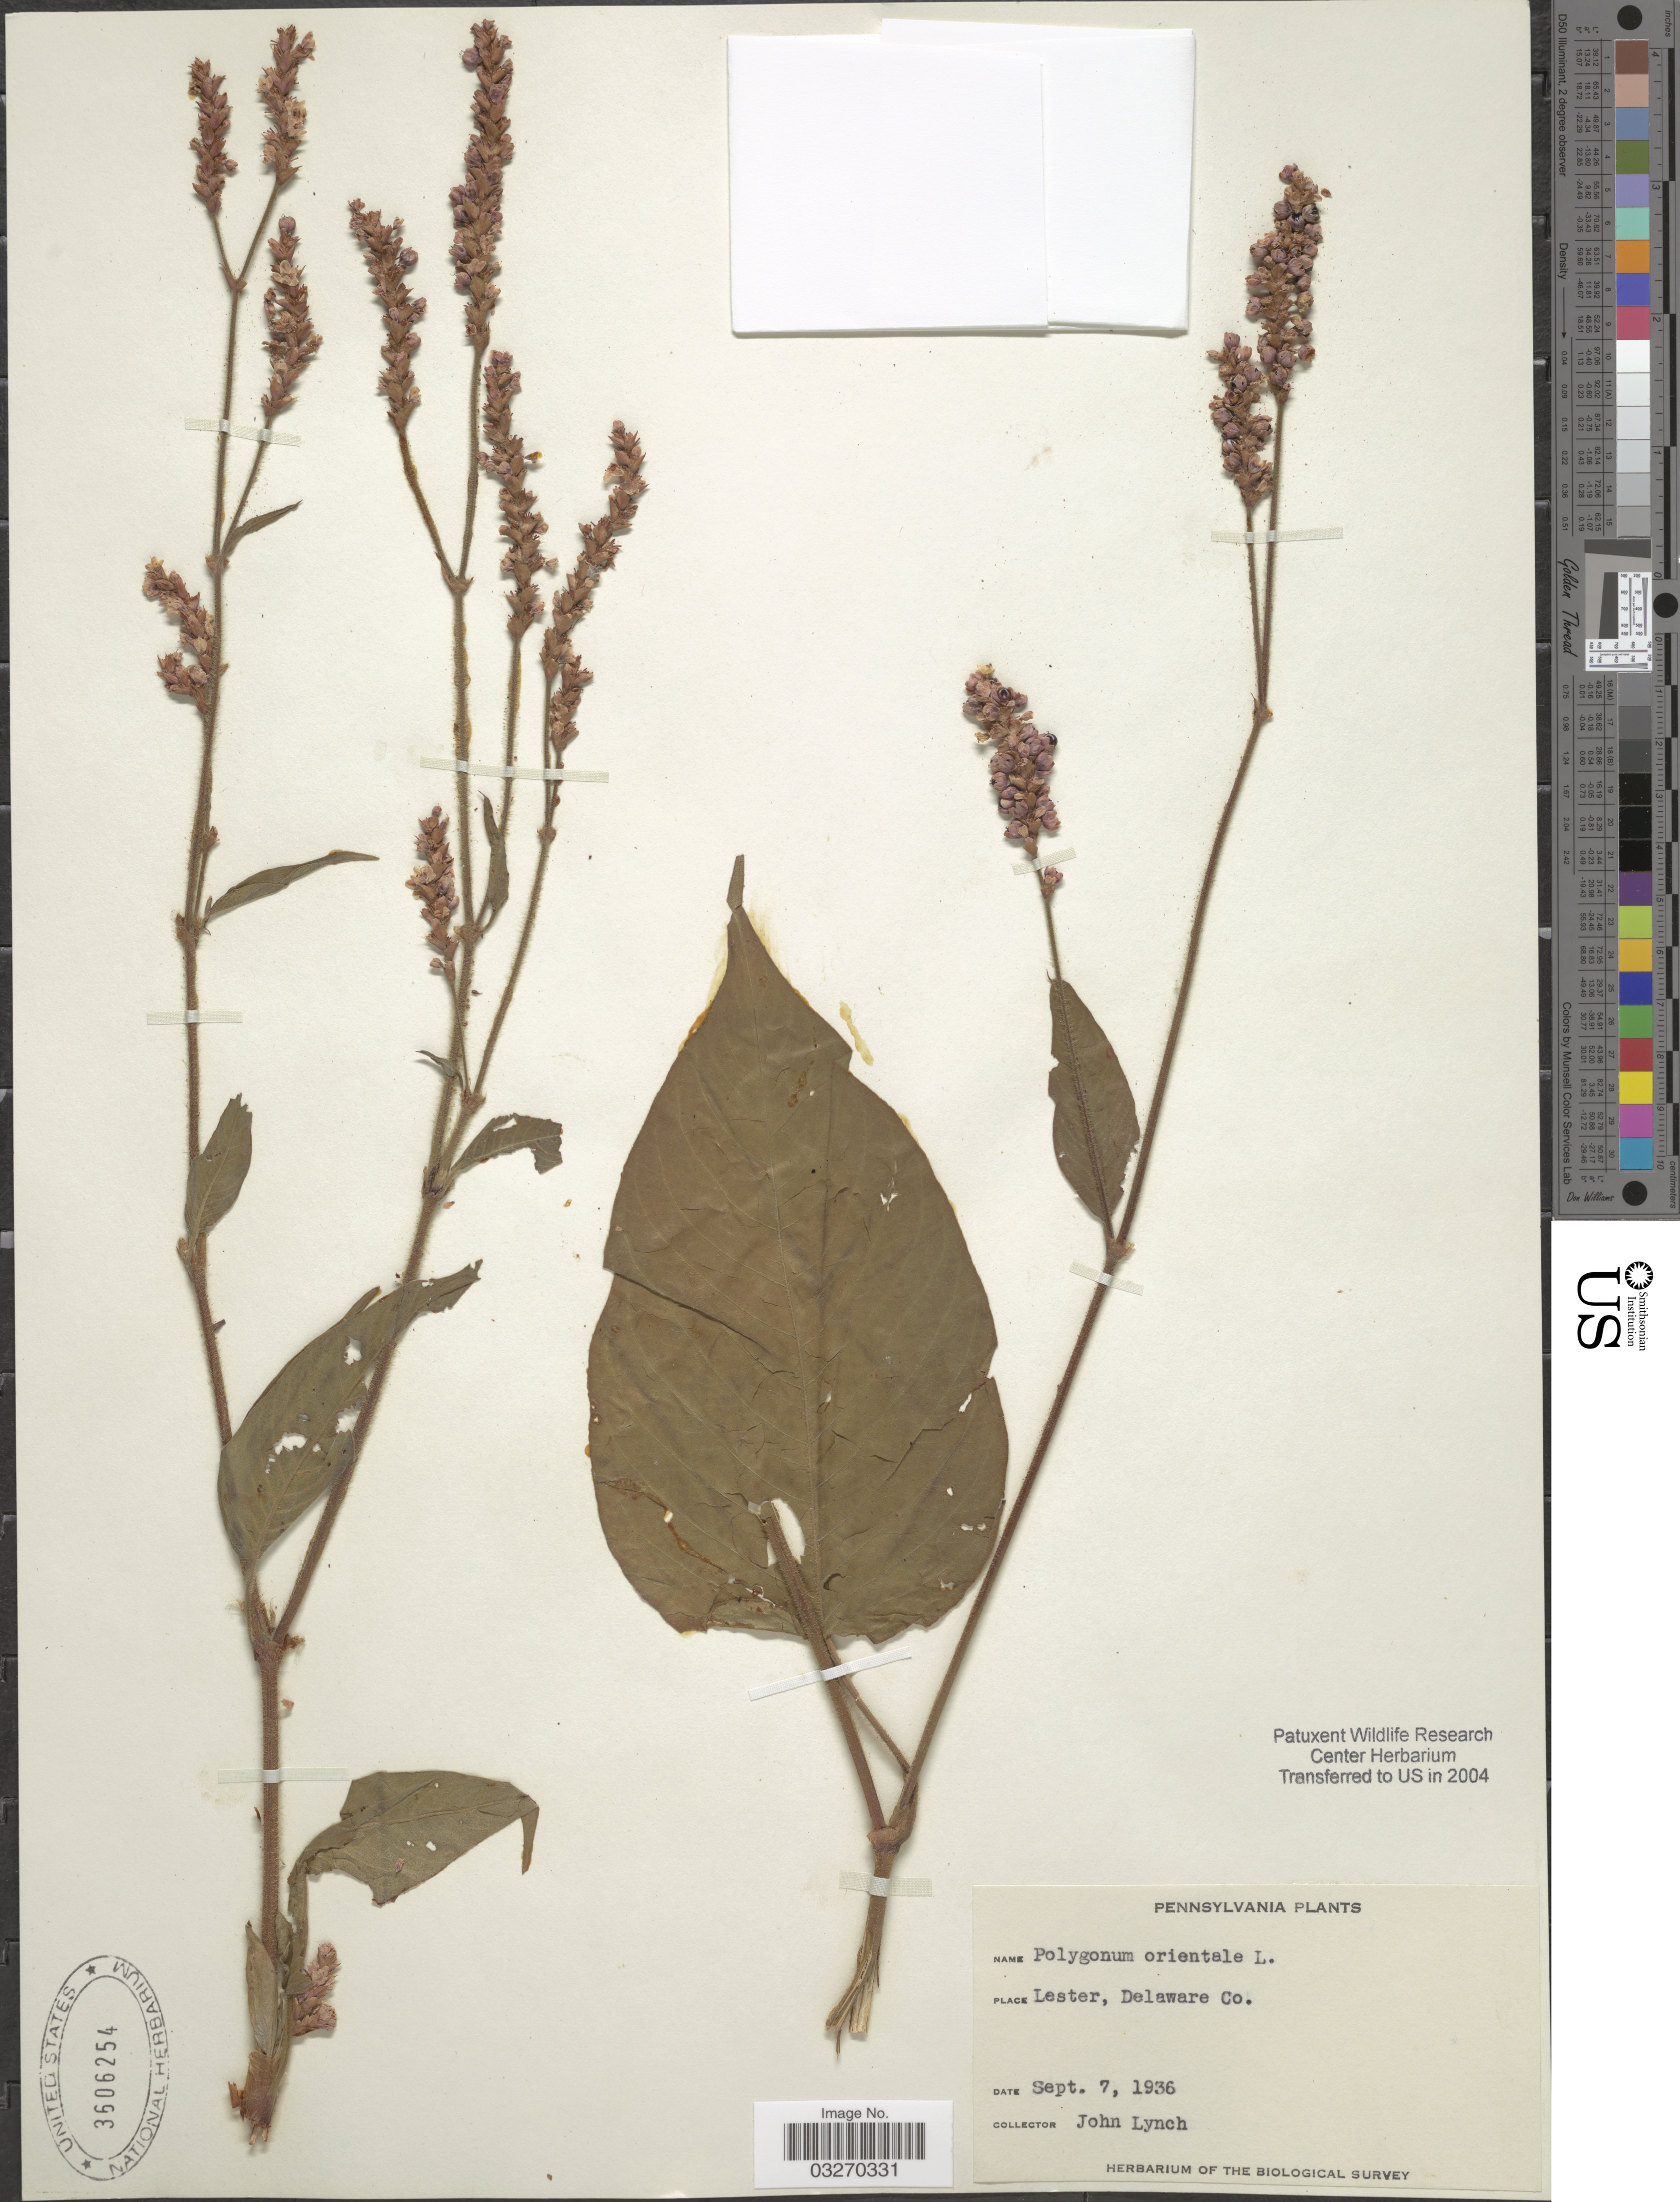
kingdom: Plantae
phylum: Tracheophyta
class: Magnoliopsida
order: Caryophyllales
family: Polygonaceae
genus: Persicaria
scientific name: Persicaria orientalis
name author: (L.) Spach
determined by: Atha, D. E.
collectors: J. Lynch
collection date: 1936-09-07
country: United States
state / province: Pennsylvania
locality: Lester, Delaware Co.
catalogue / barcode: US 3606254